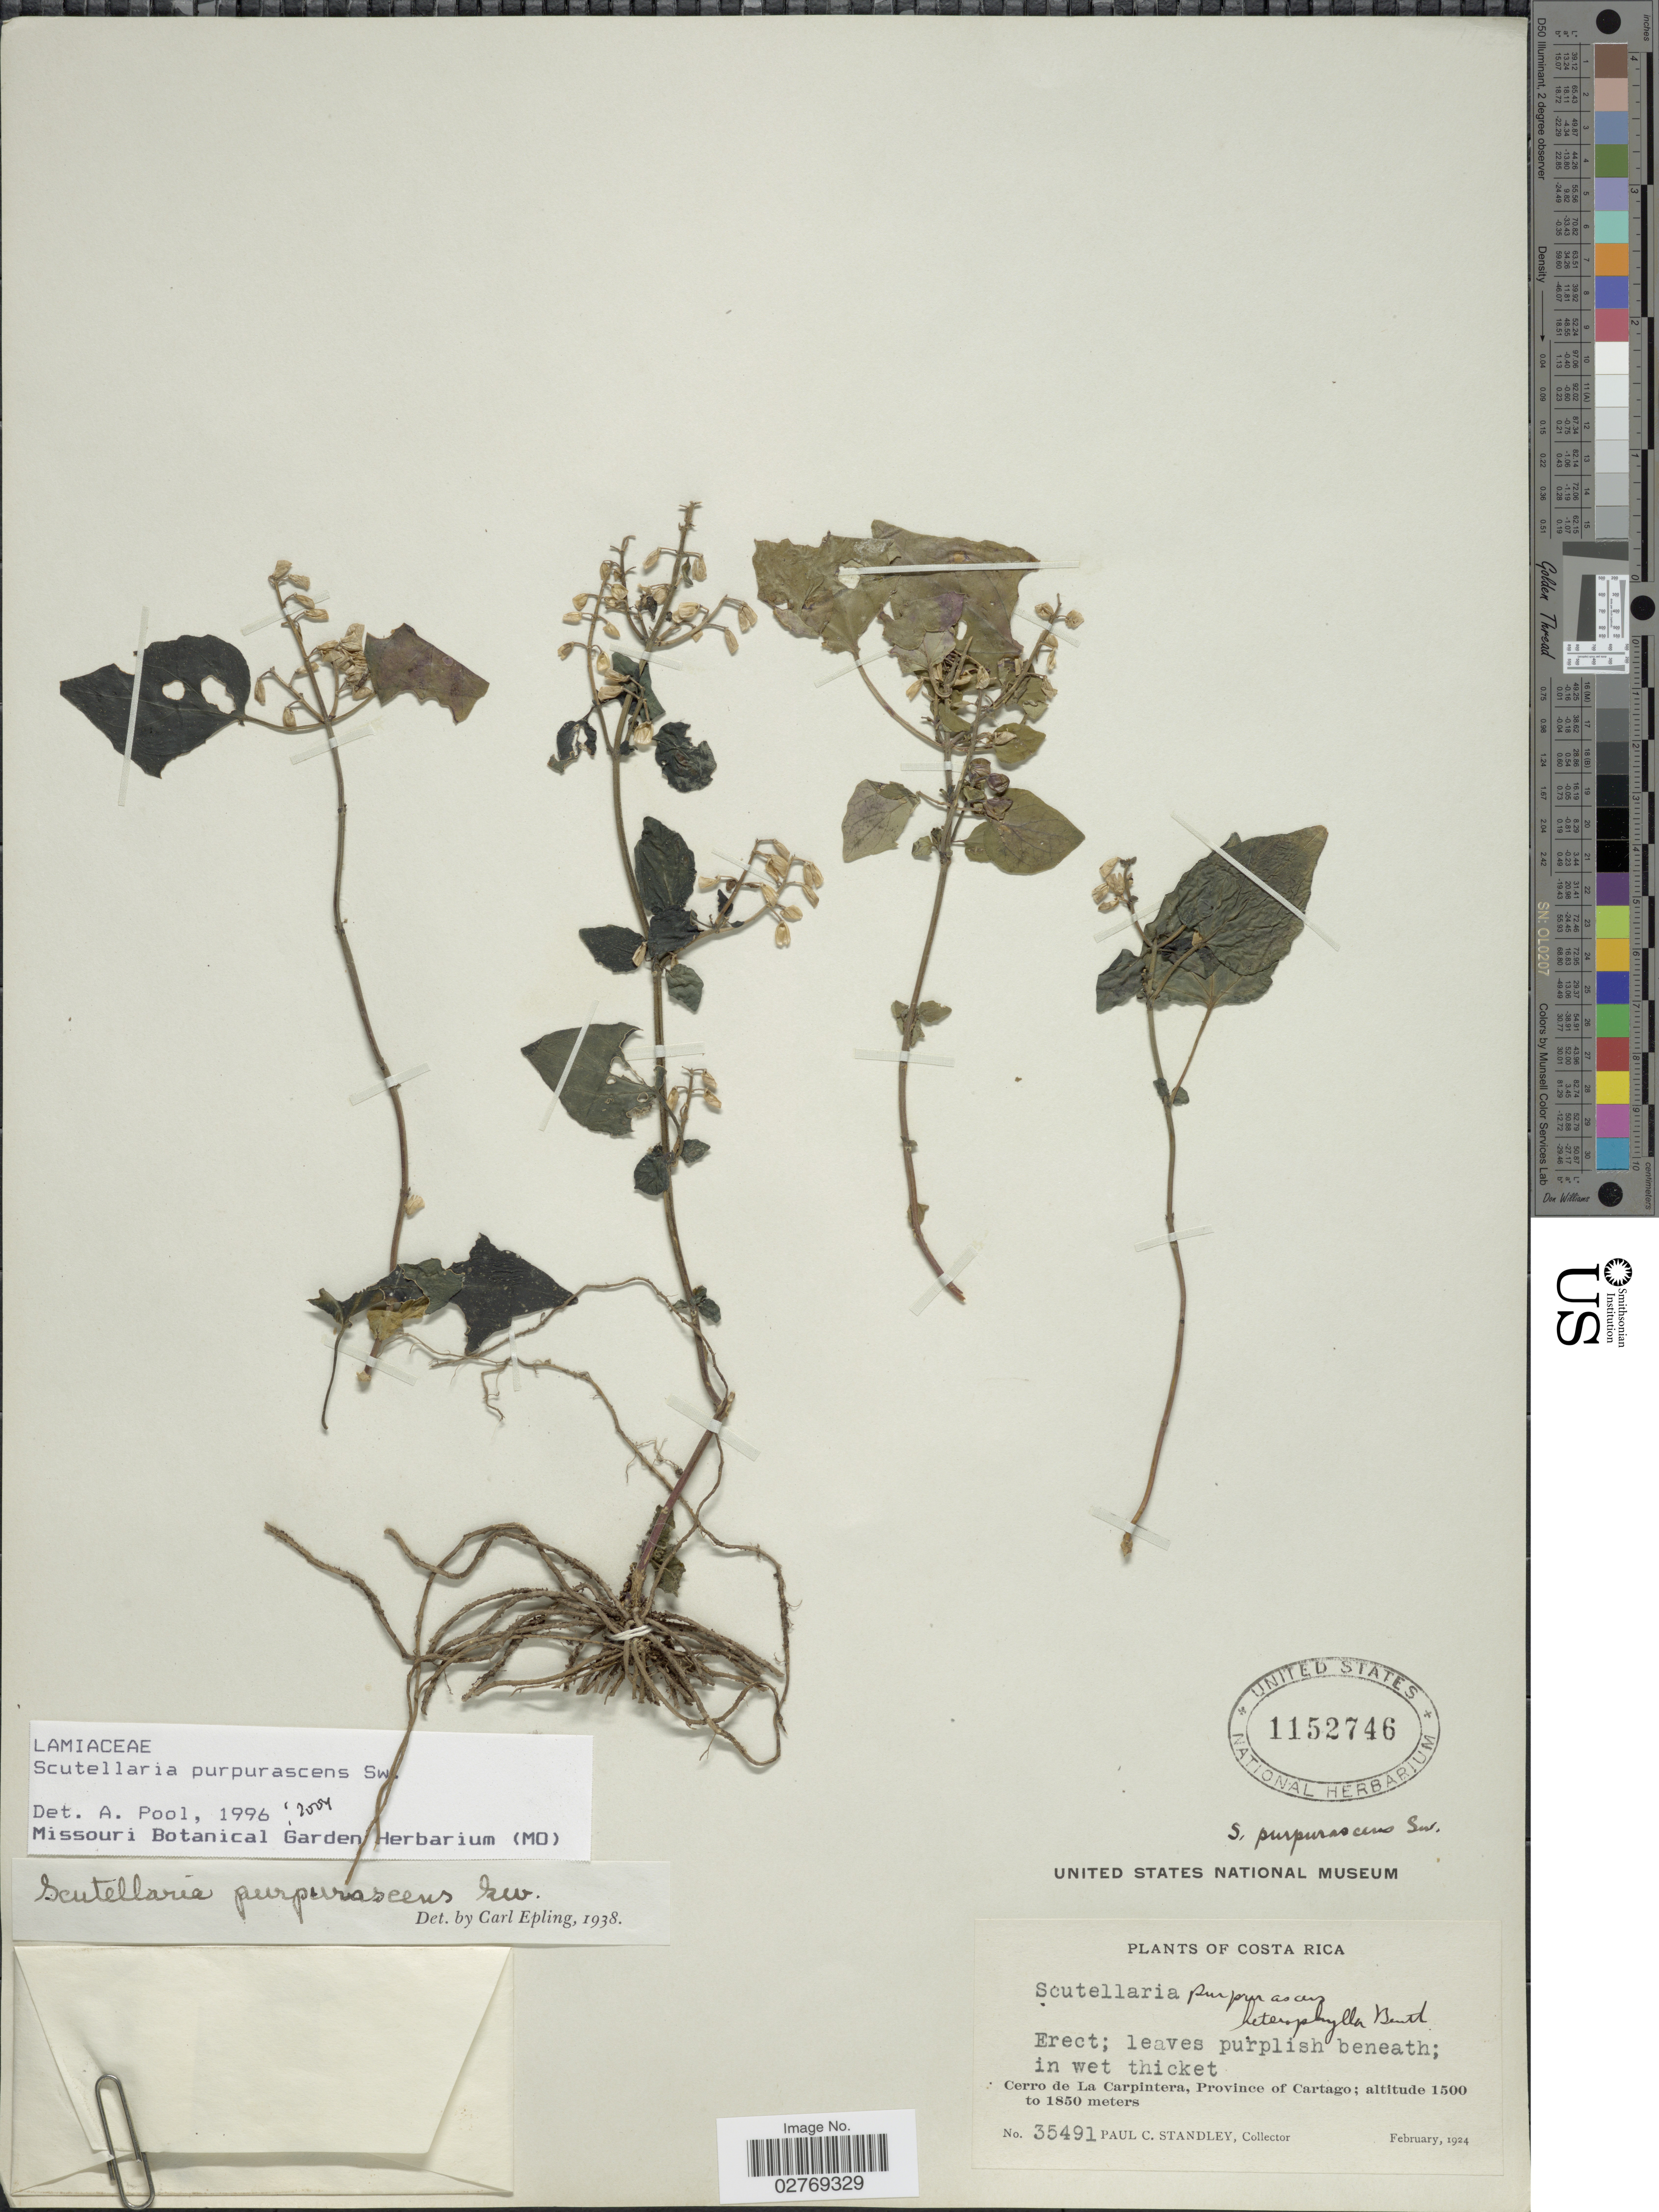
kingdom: Plantae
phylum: Tracheophyta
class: Magnoliopsida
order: Lamiales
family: Lamiaceae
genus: Scutellaria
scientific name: Scutellaria purpurascens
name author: Sw.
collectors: P. C. Standley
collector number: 35491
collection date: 1924-02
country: Costa Rica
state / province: Cartago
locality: Cerro de La Carpintera, Province of Cartago.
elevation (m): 1500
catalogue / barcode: US 1152746